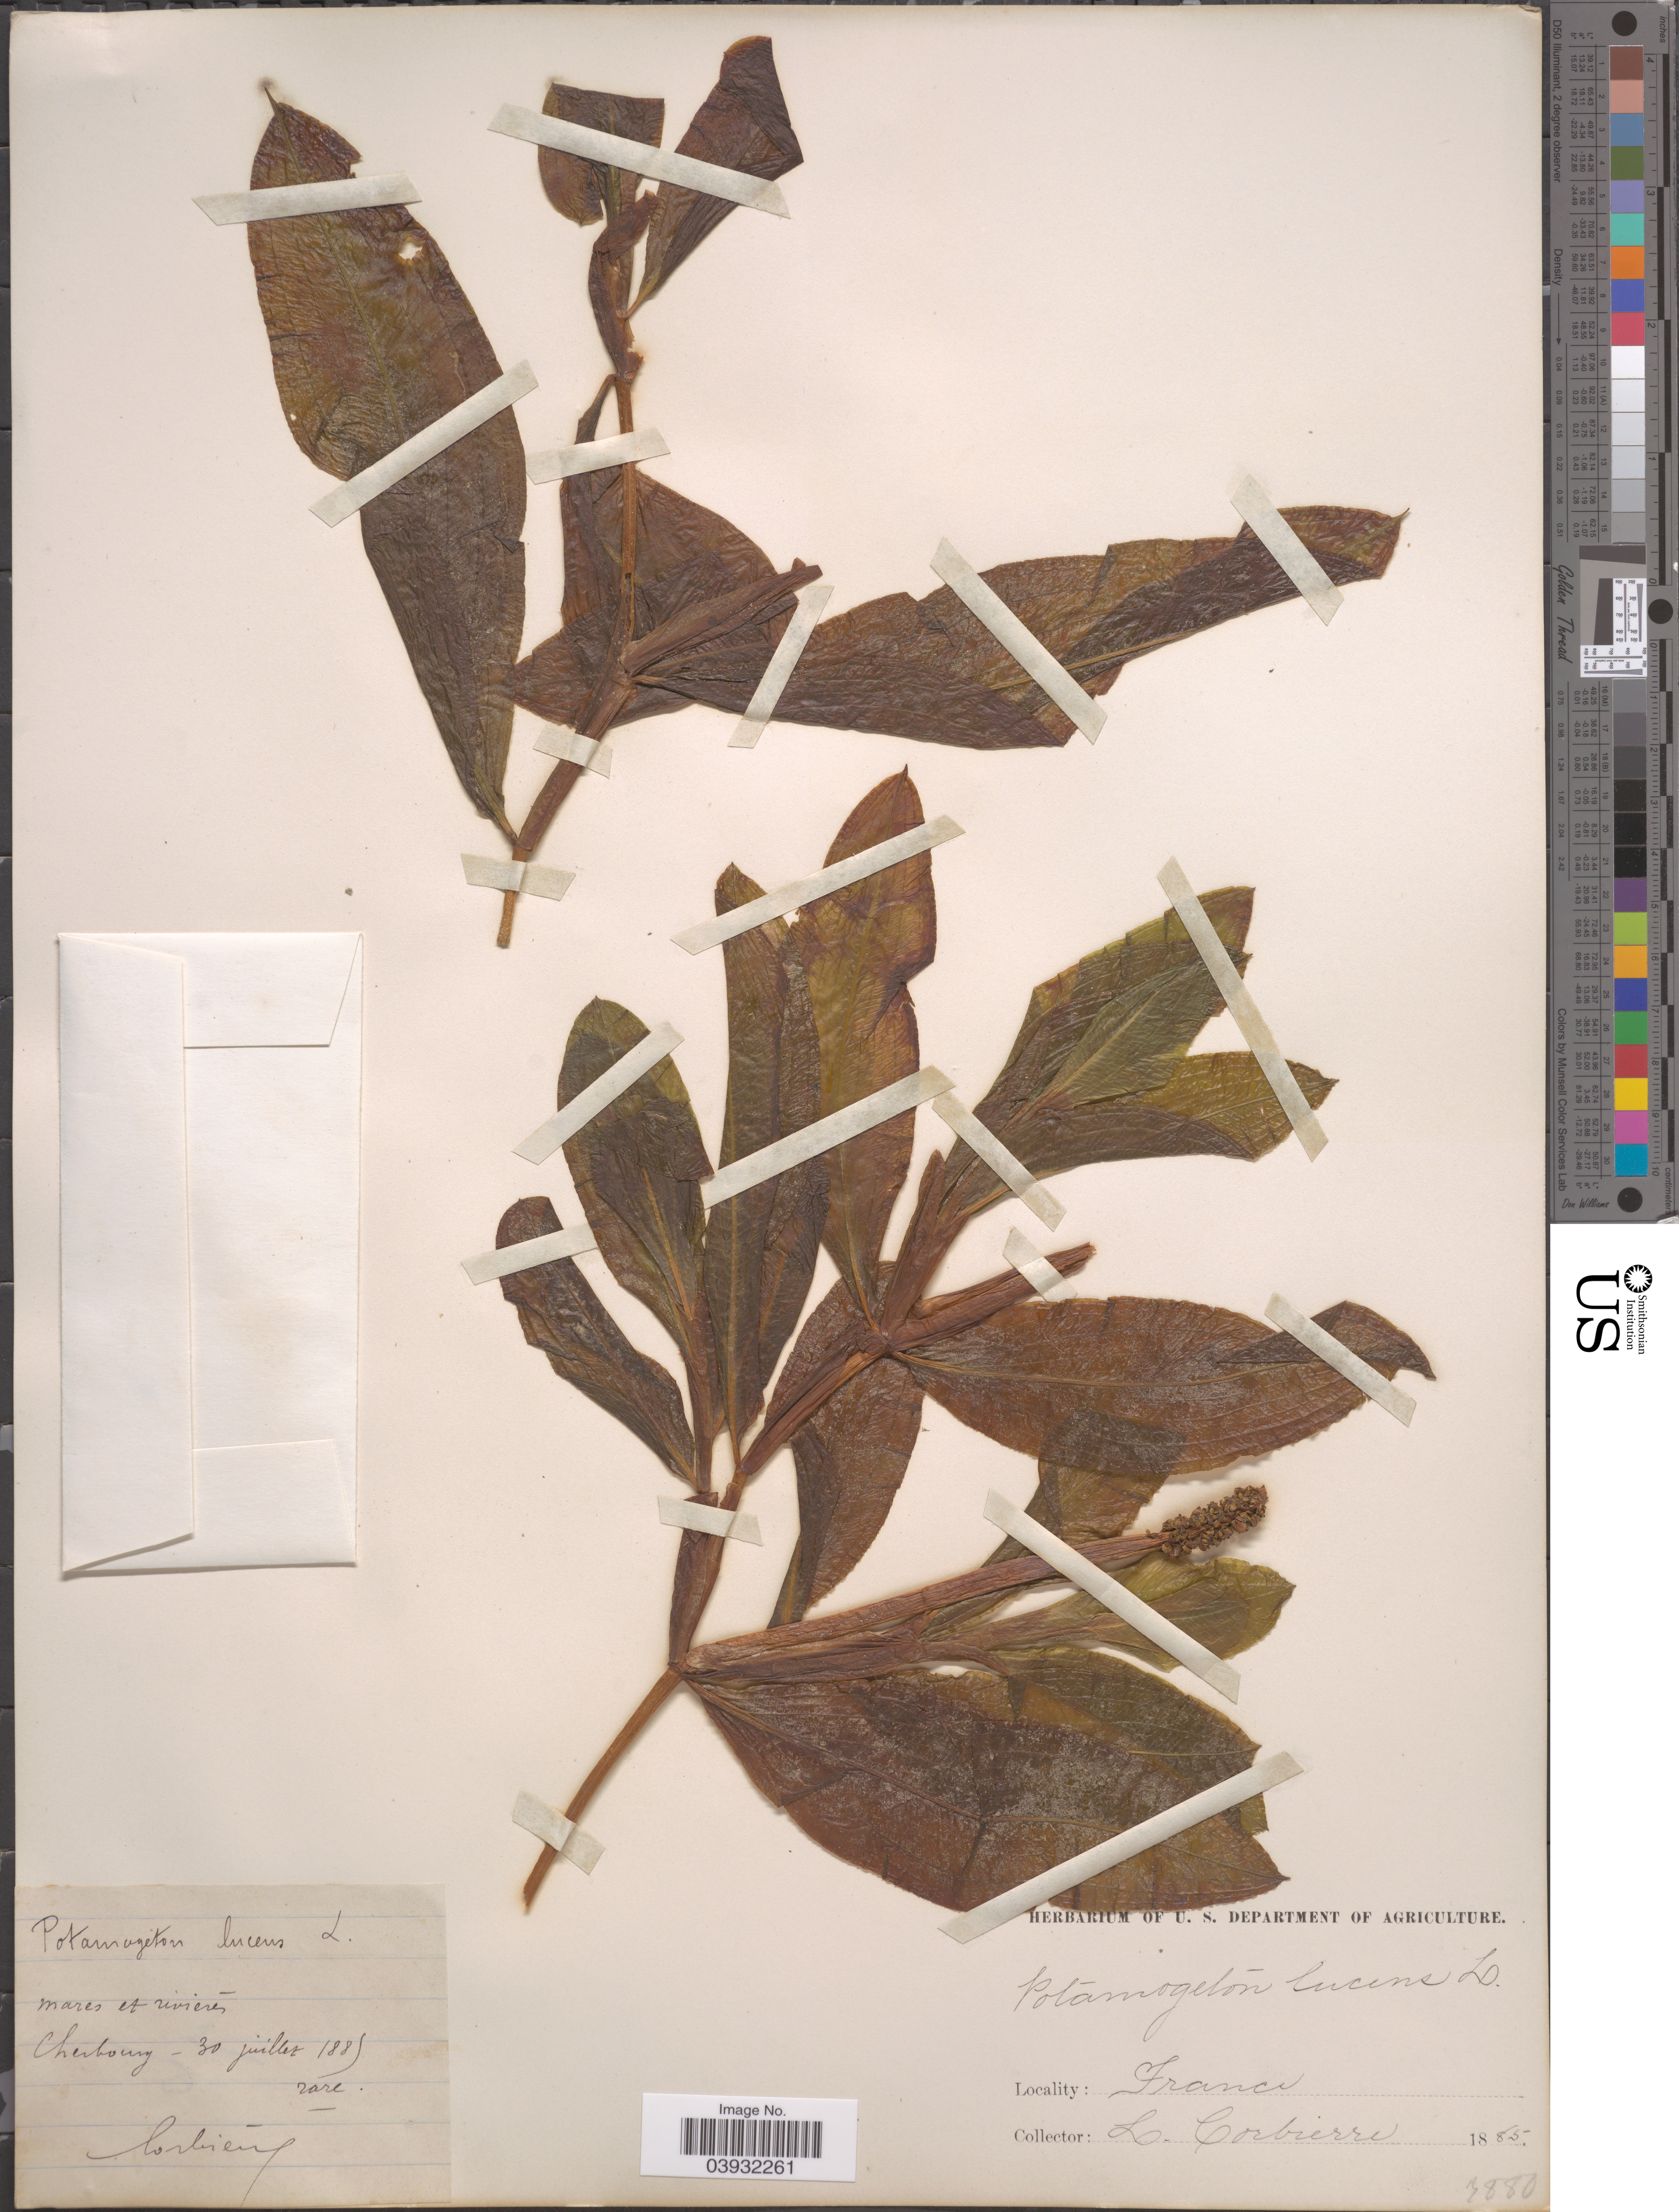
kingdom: Plantae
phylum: Tracheophyta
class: Liliopsida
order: Alismatales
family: Potamogetonaceae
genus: Potamogeton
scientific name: Potamogeton lucens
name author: L.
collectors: L. Corbière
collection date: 1885-07-30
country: France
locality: Cherbourg.